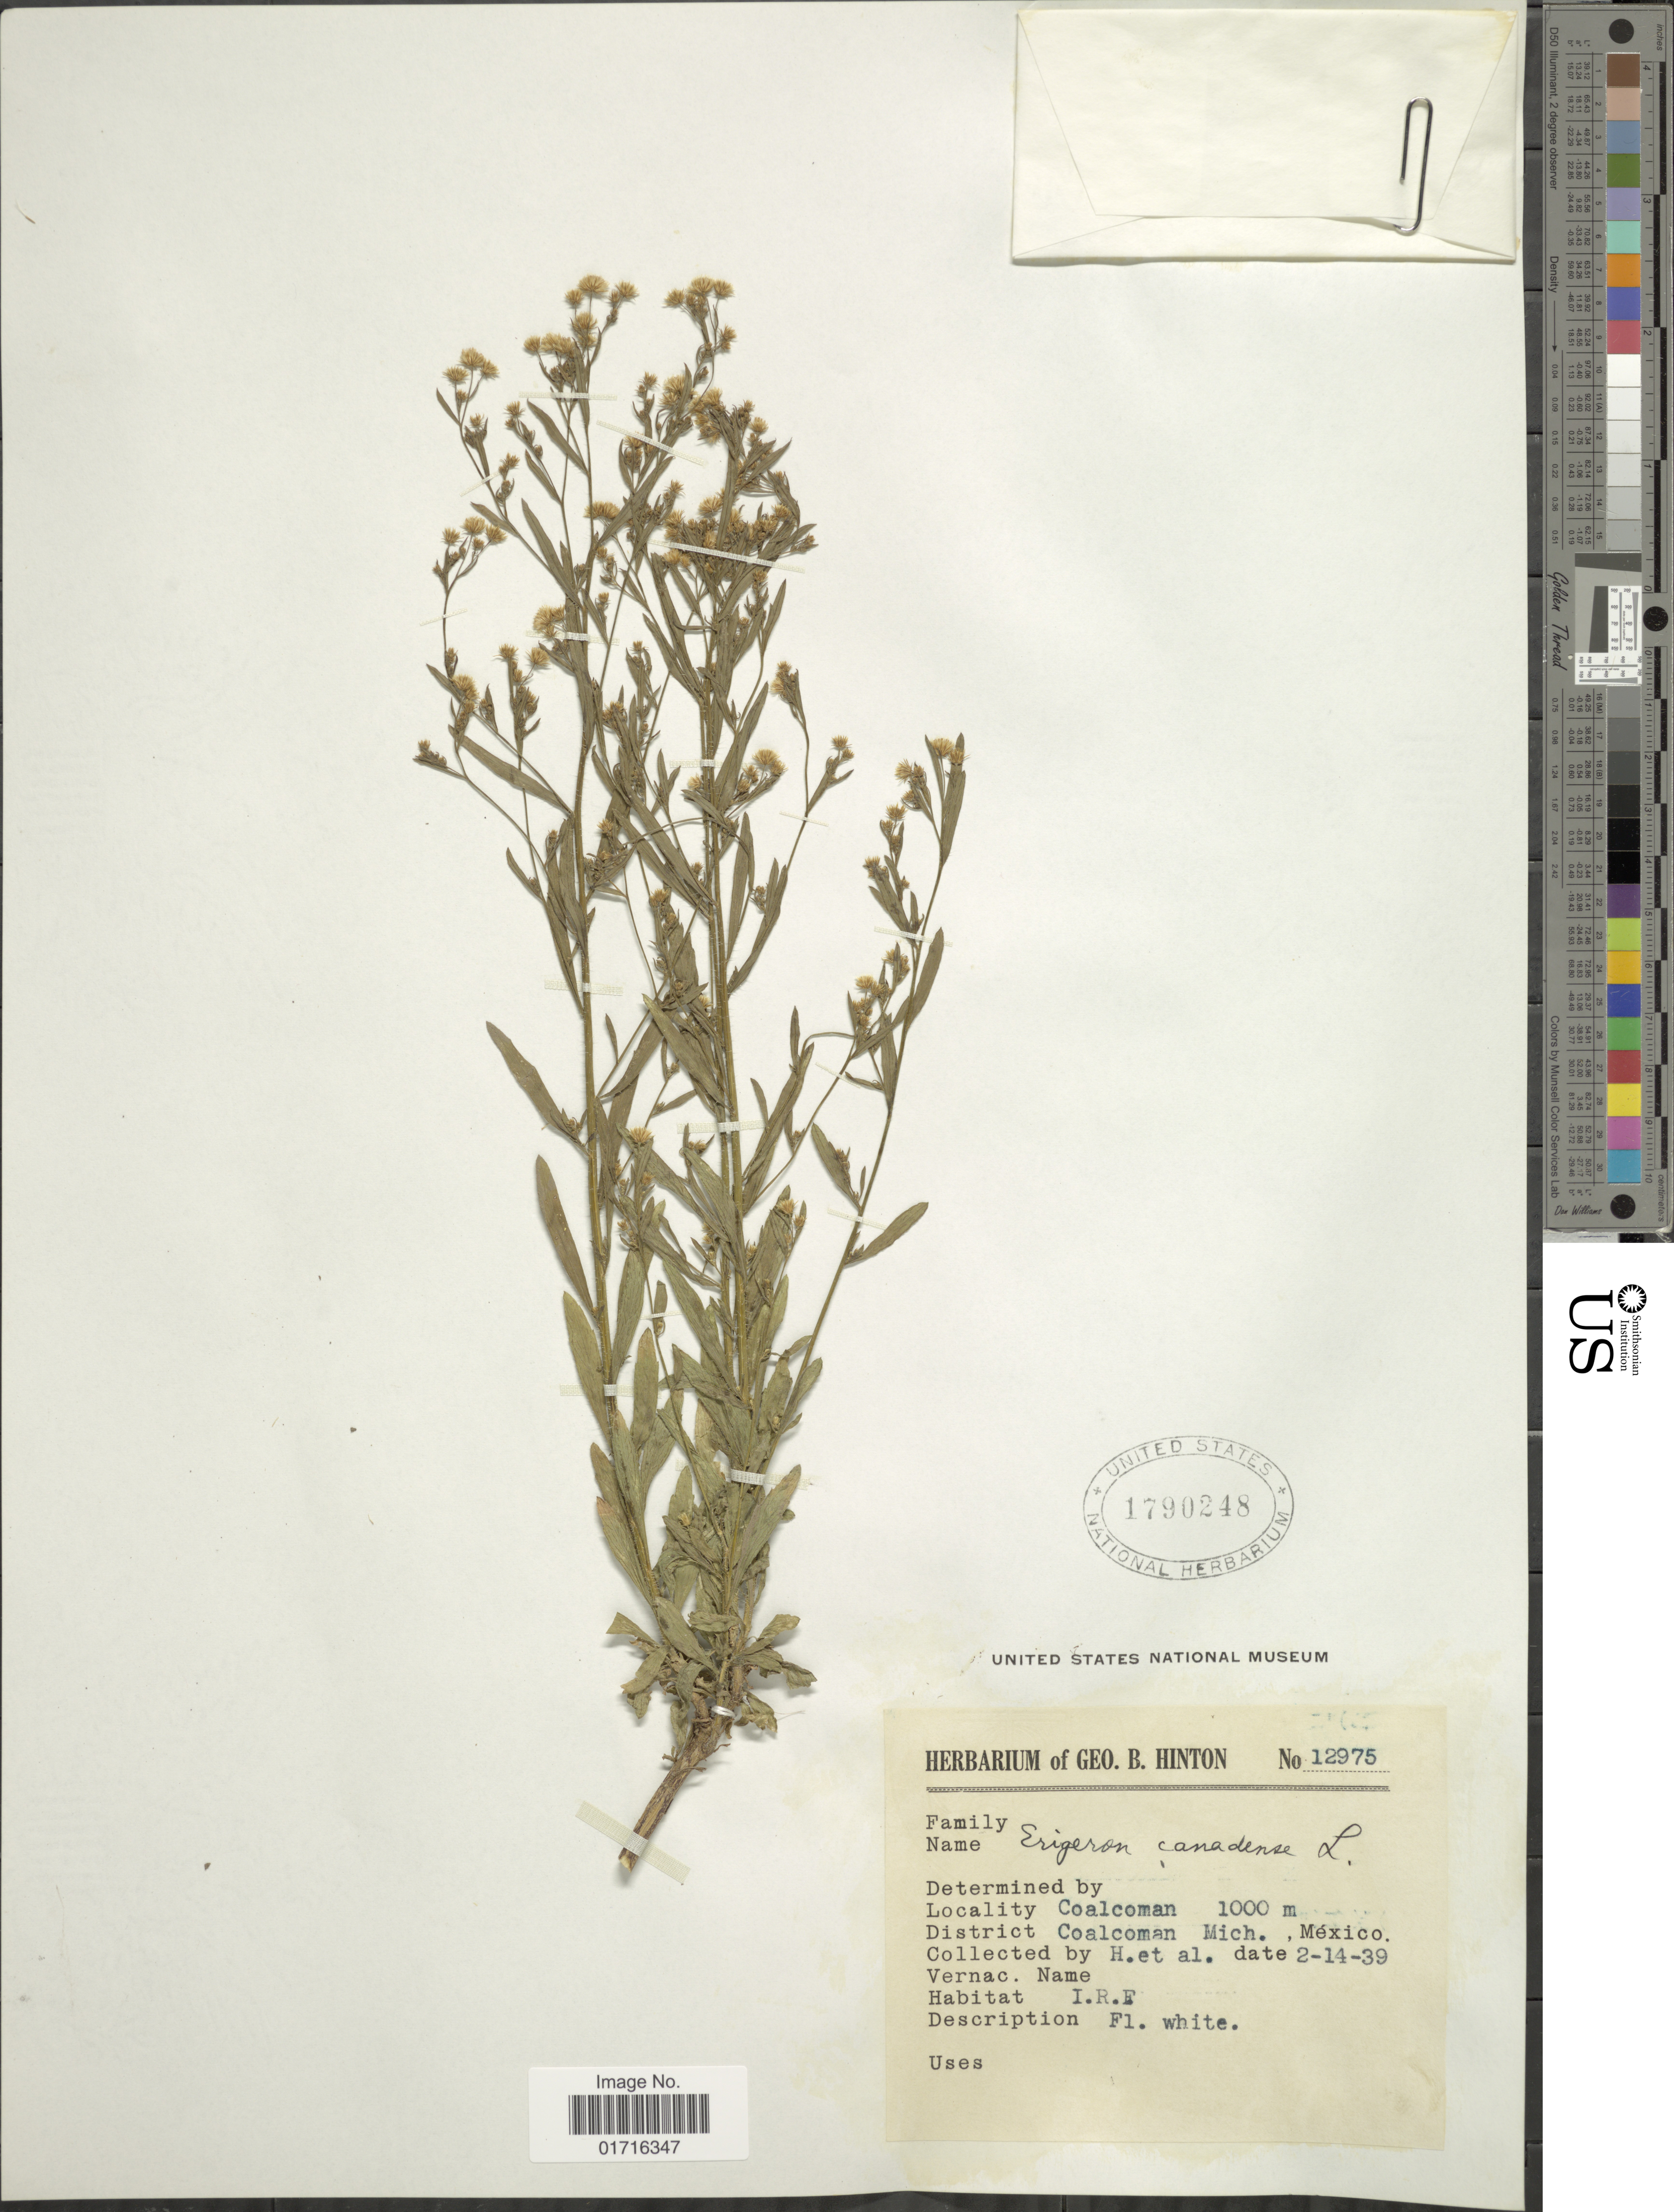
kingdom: Plantae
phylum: Tracheophyta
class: Magnoliopsida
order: Asterales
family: Asteraceae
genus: Conyza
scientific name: Conyza canadensis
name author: (L.) Cronq.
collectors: G. B. Hinton & et al.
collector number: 12975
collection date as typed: Transcribed d/m/y: 14/2/39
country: Mexico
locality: Coalcoman, District Coalcoman Mich., Mexico, I.R.F.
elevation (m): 1000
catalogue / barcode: US 1790248